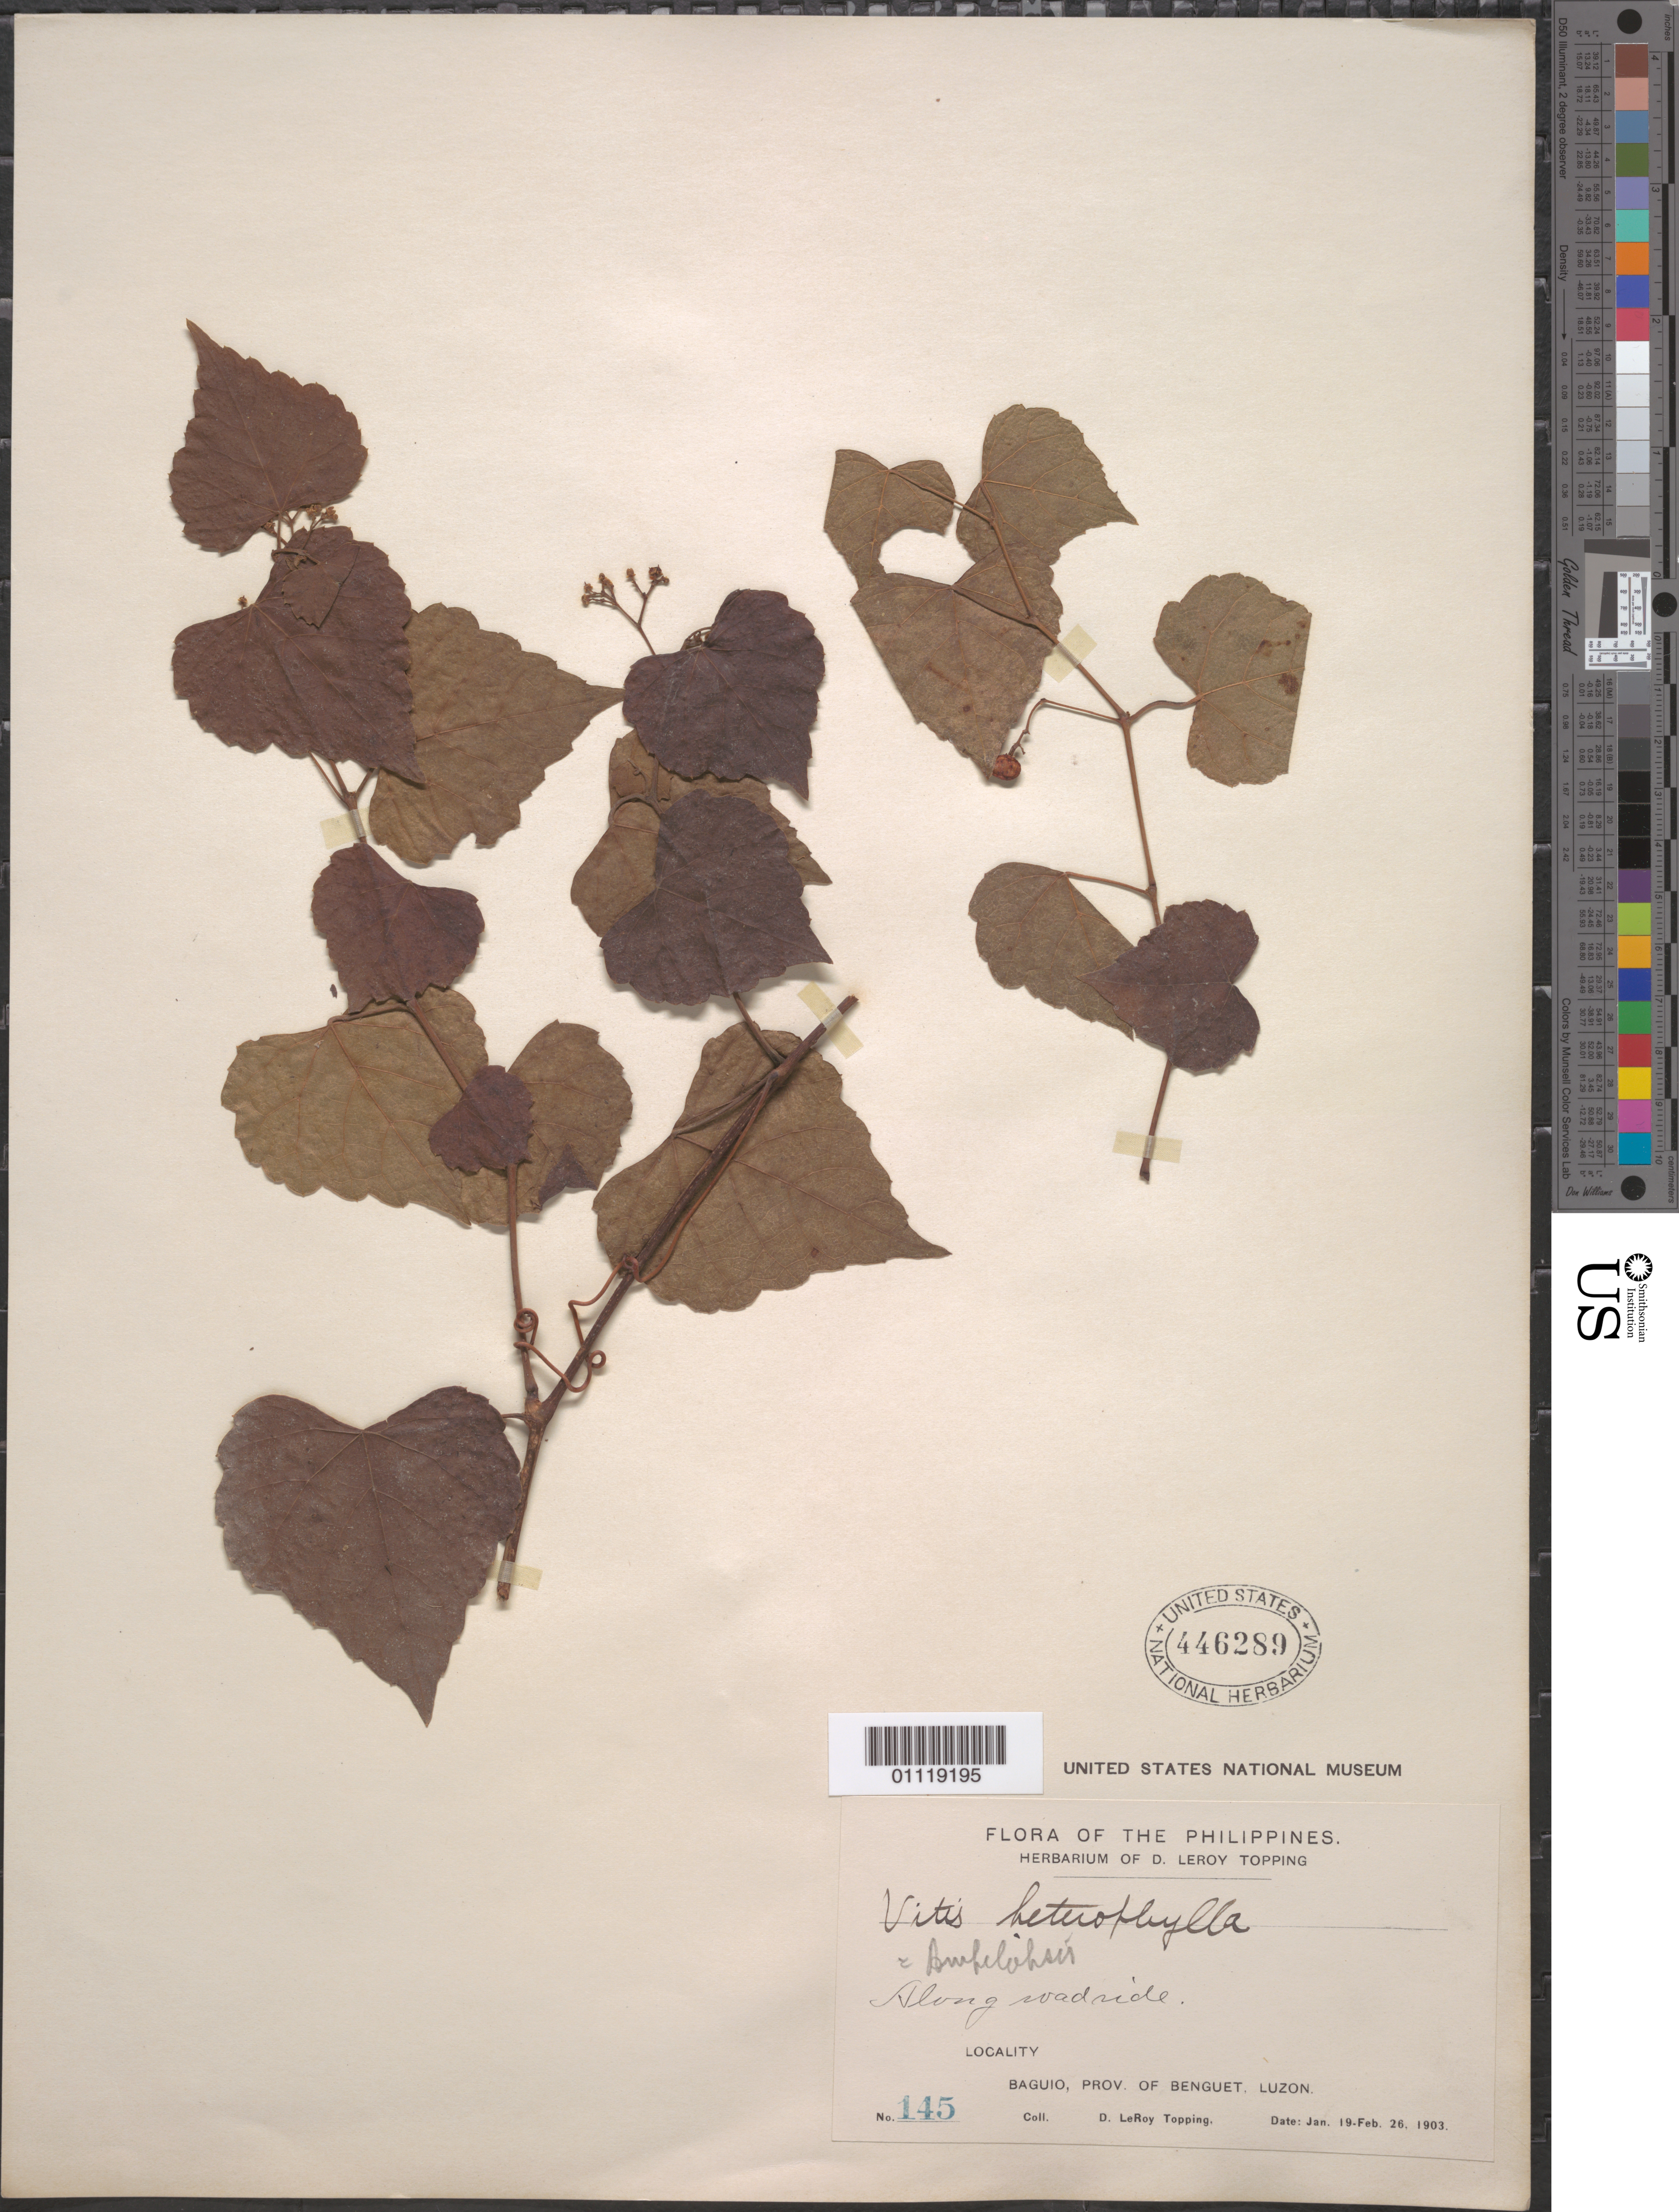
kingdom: Plantae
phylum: Tracheophyta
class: Magnoliopsida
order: Vitales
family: Vitaceae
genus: Ampelopsis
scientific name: Ampelopsis glandulosa var. heterophylla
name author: (Thunb.) Momiy.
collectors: D. L. Topping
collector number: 145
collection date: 1903-01-19/1903-02-26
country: Philippines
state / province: Cordillera (Administrative Region)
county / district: Benguet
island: Luzon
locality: Baguio.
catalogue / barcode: US 446289